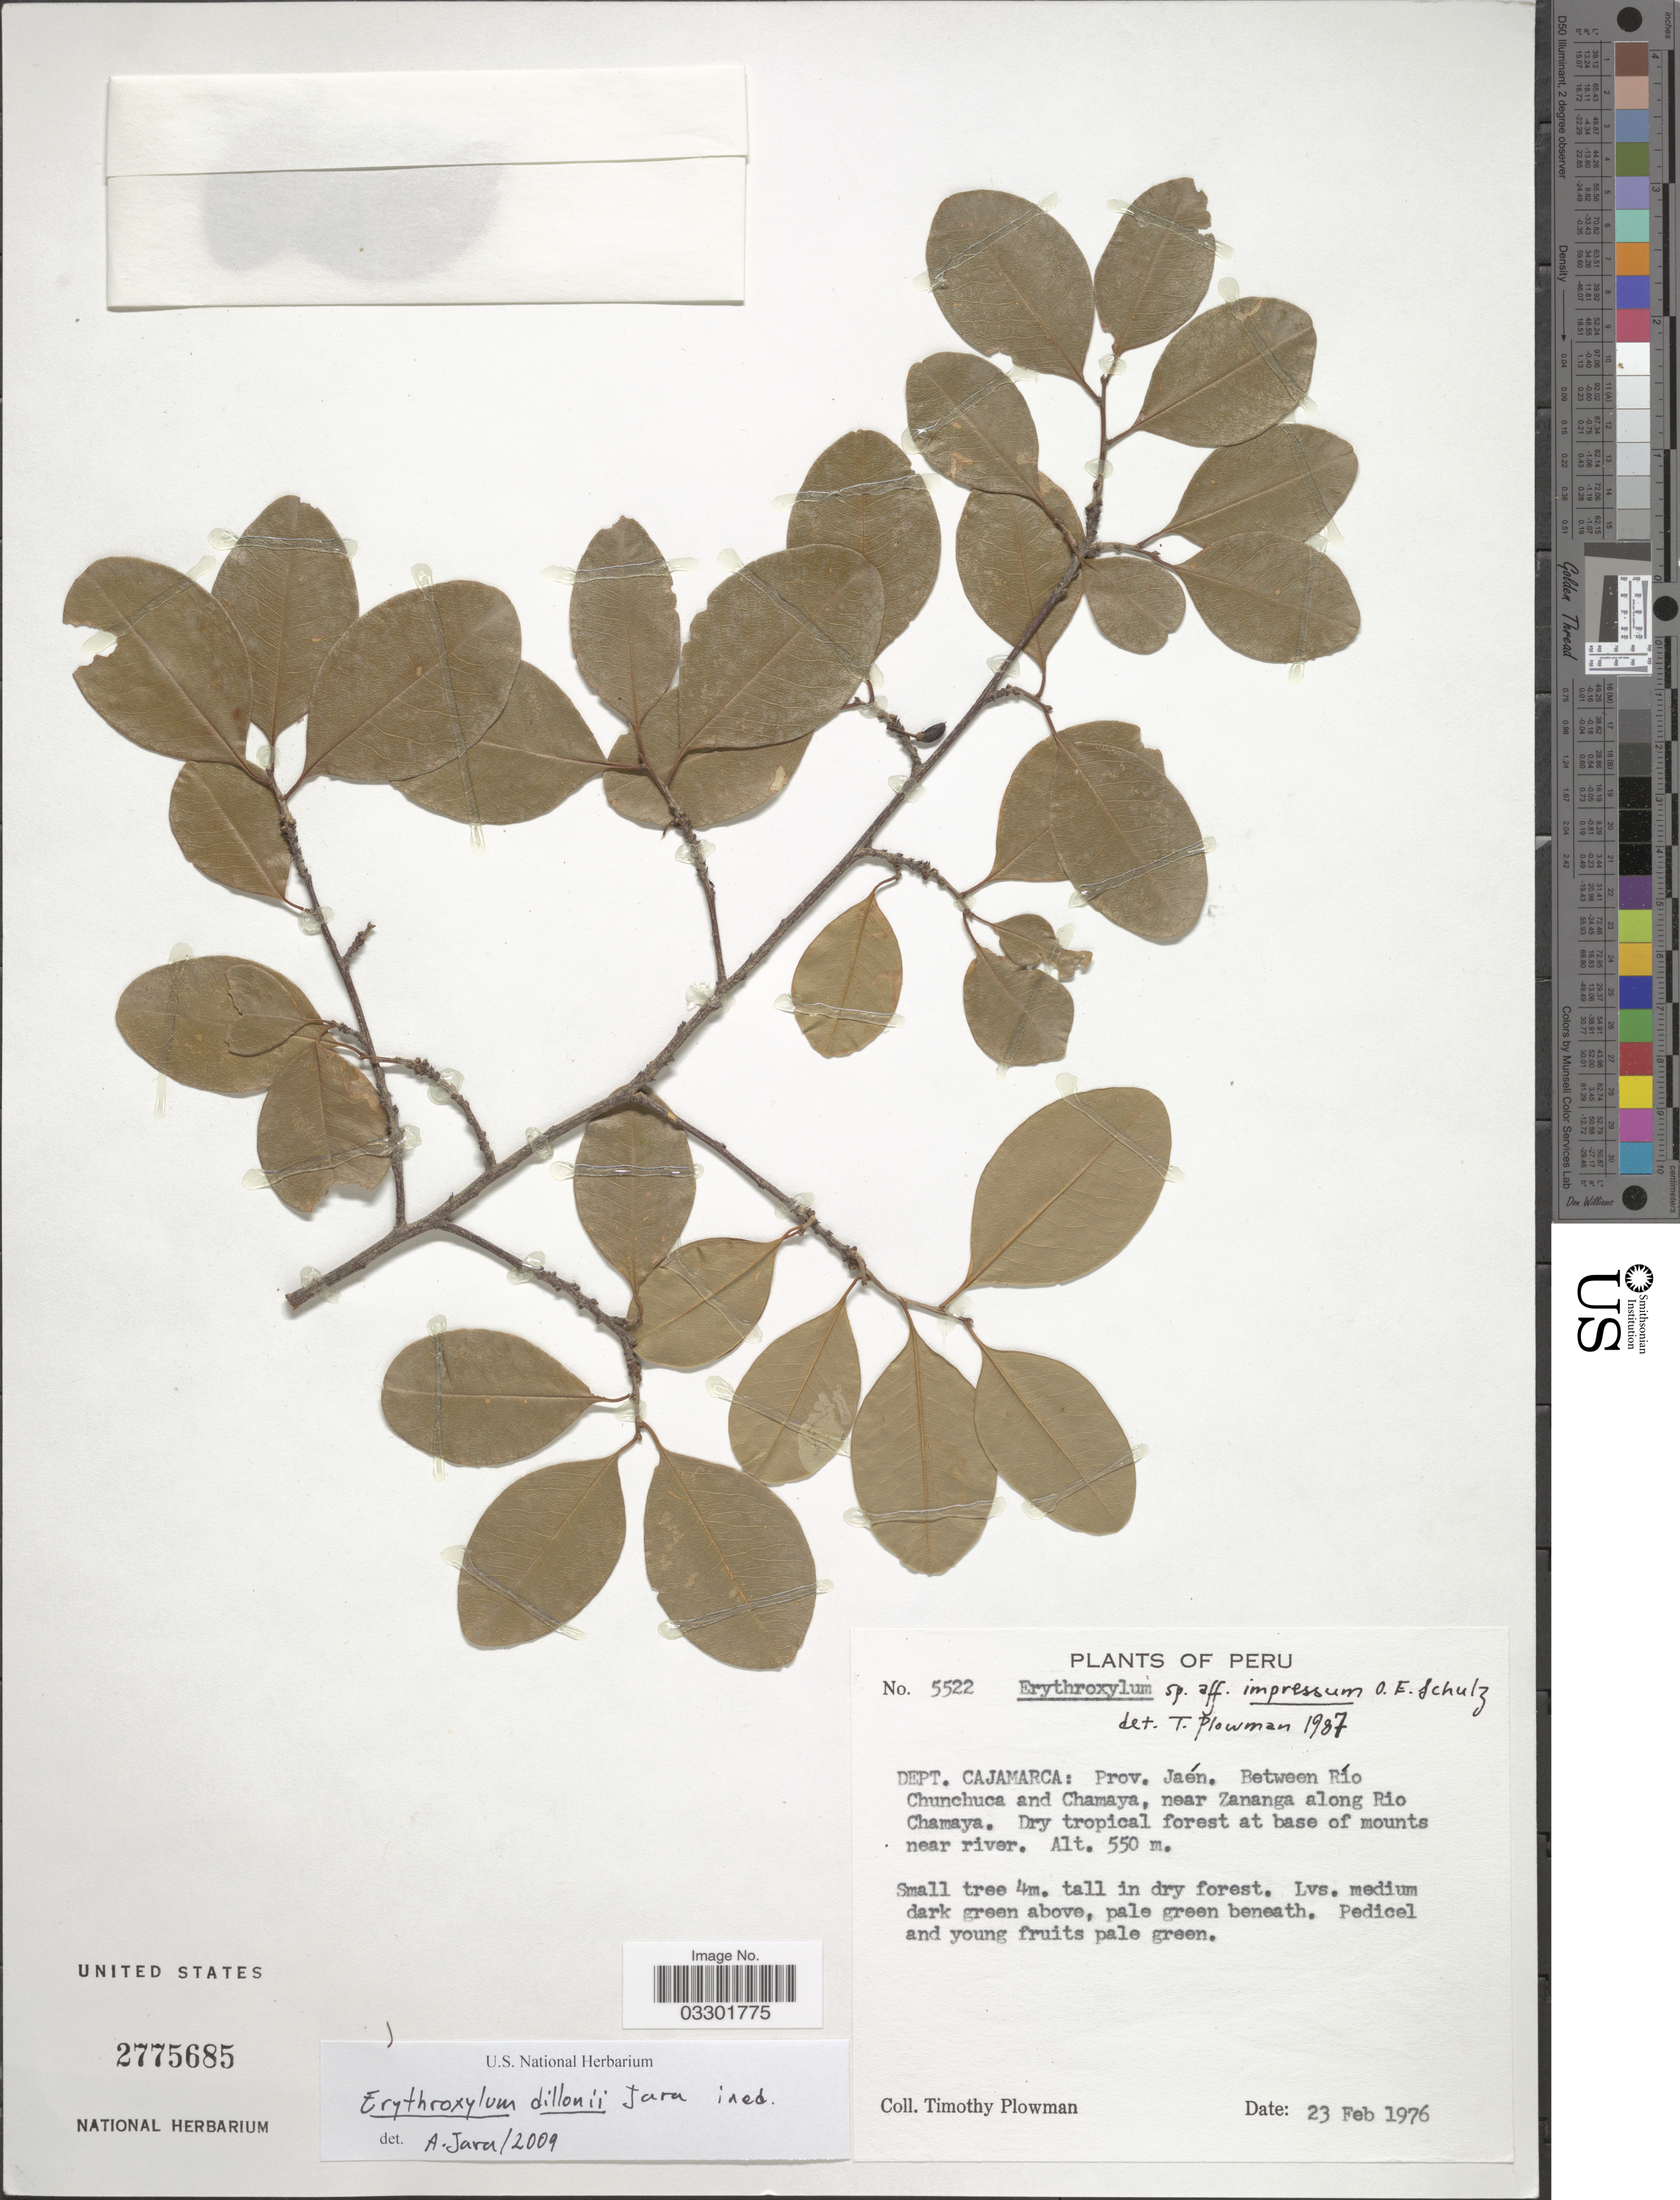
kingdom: Plantae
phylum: Tracheophyta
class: Magnoliopsida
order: Malpighiales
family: Erythroxylaceae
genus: Erythroxylum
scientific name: Erythroxylum dillonii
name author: Plowman ex Jara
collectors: T. Plowman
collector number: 5522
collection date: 1976-02-23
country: Peru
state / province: Cajamarca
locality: Dept. Cajamarca: Prov. Jaén. Between Río Chunchuca and Chamaya, near Zananga along Rio Chamaya.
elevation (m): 550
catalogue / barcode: US 2775685